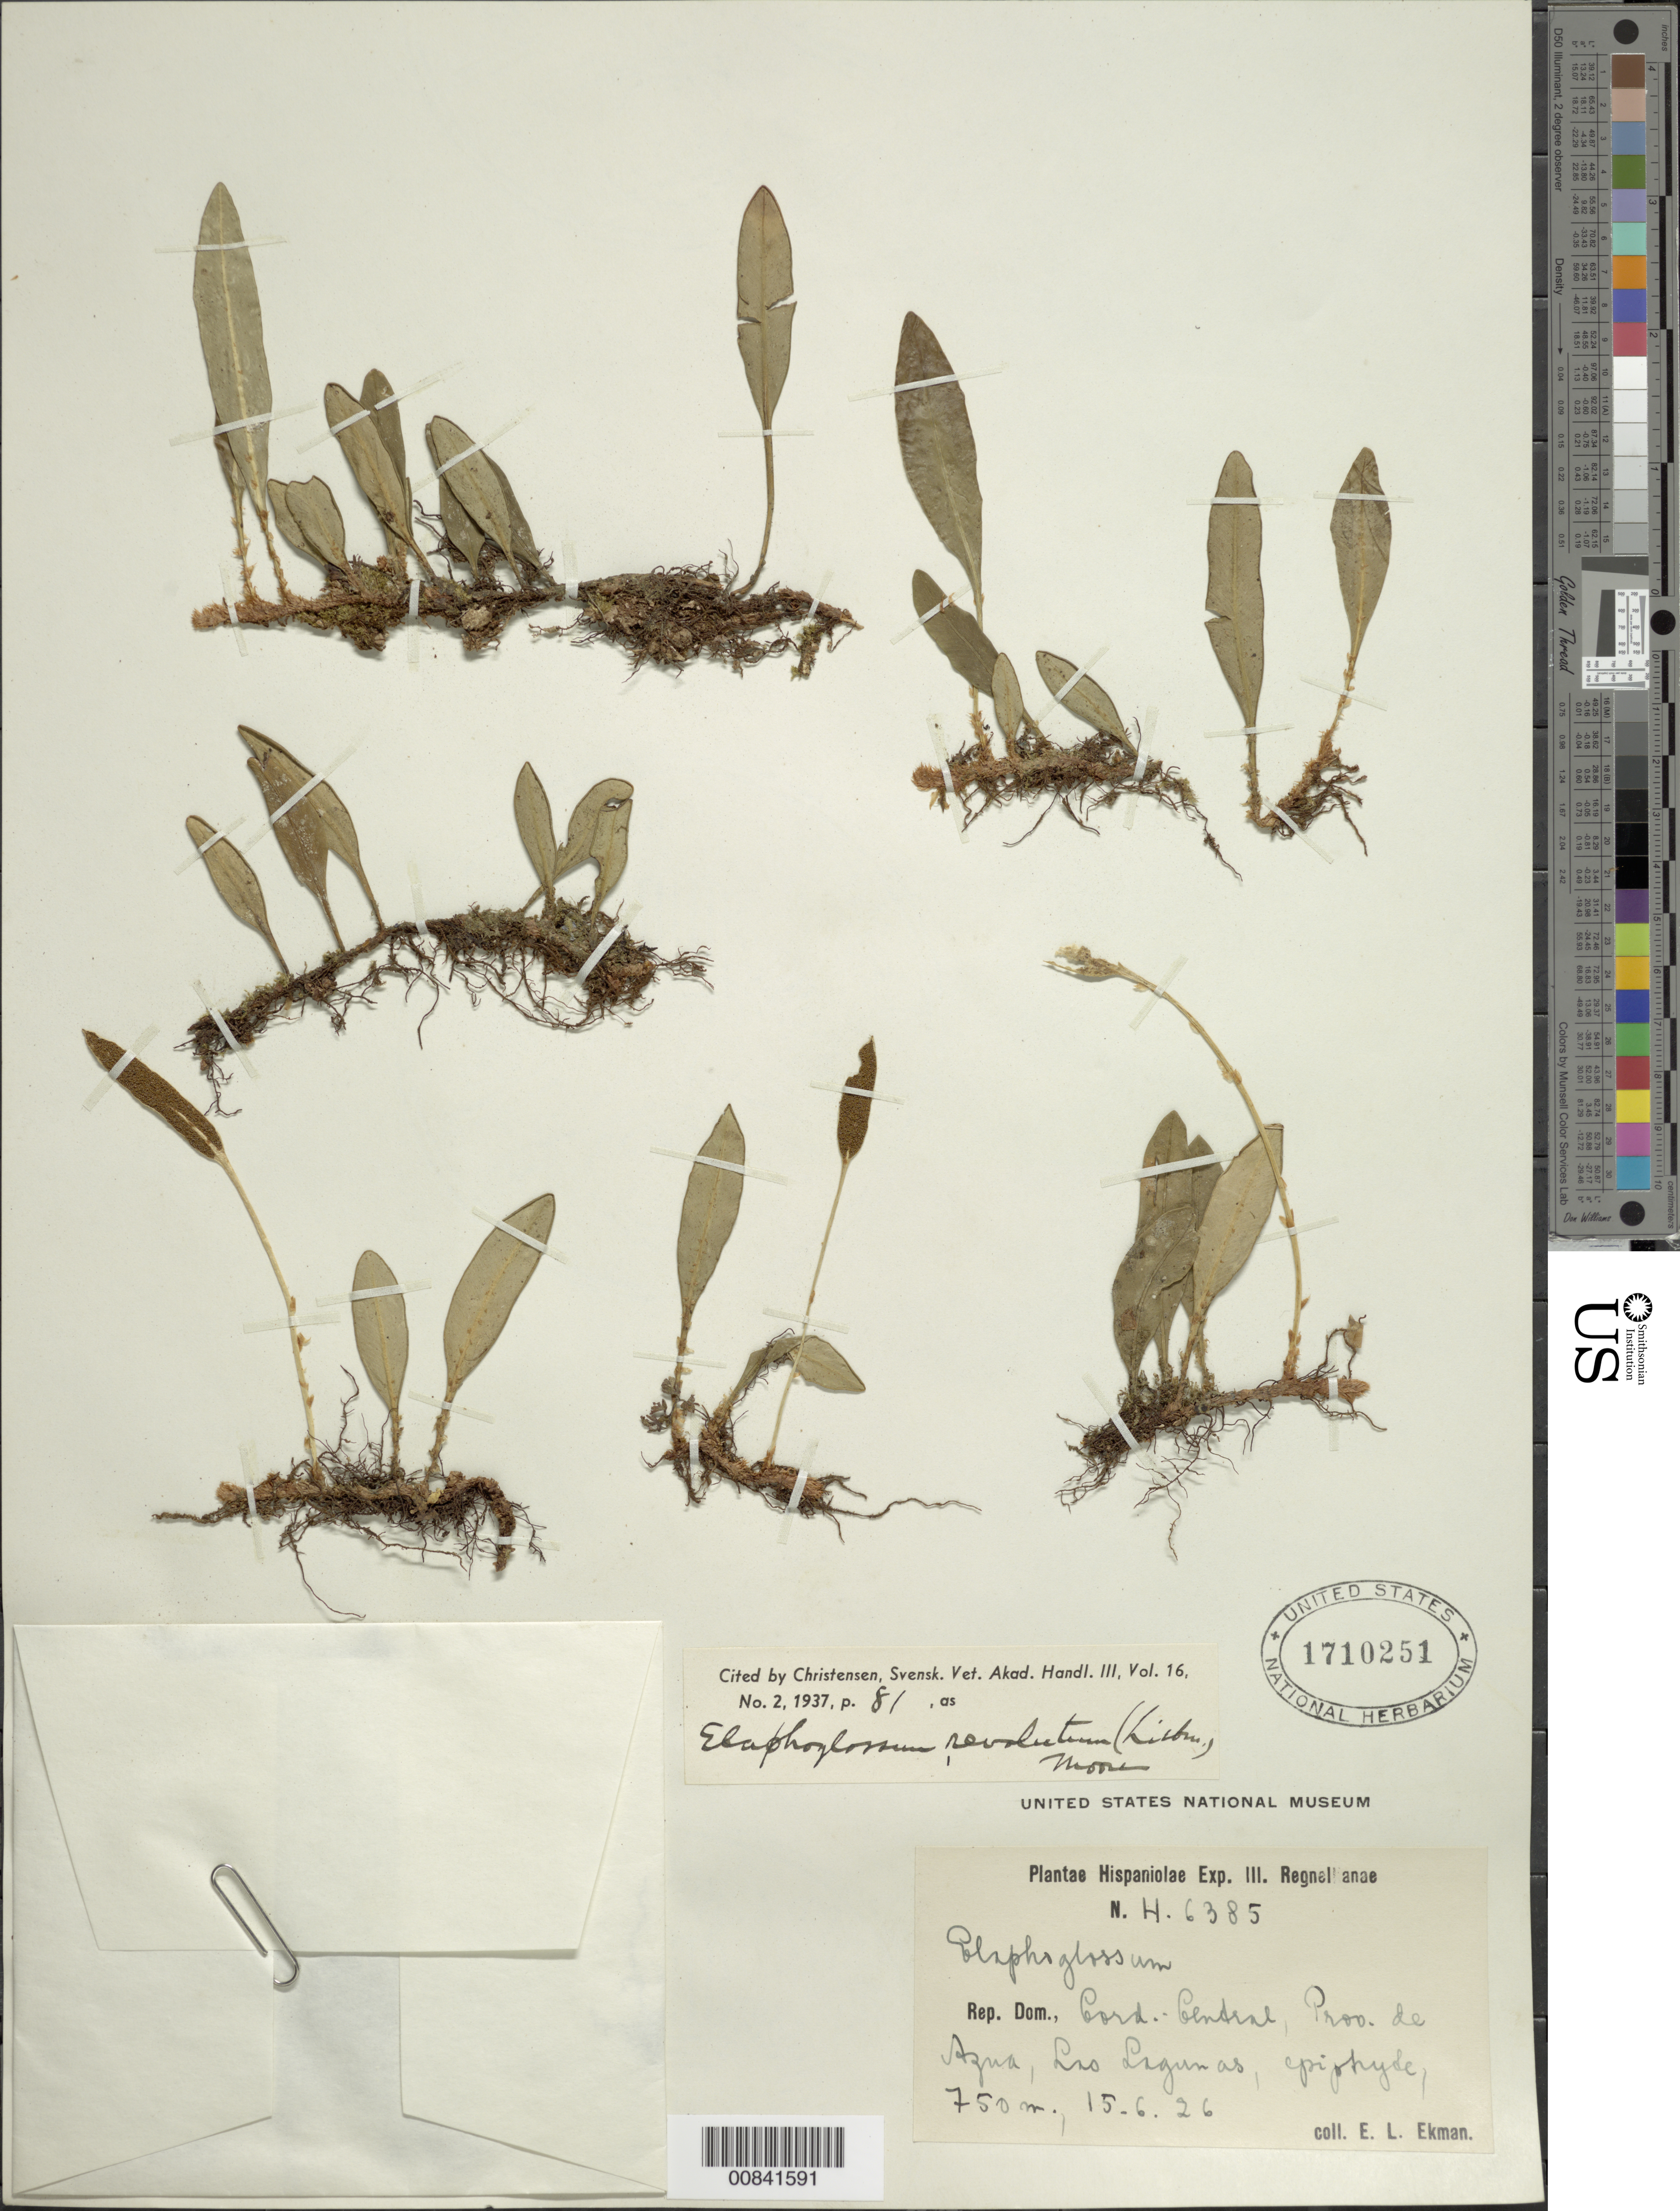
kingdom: Plantae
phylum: Tracheophyta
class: Polypodiopsida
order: Polypodiales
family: Dryopteridaceae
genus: Elaphoglossum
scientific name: Elaphoglossum revolutum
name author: (Liebm.) T. Moore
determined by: Christensen, E.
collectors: E. L. Ekman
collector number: H 6385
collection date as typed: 15 Jun 1926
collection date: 1926-06-15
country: Dominican Republic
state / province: Azua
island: Hispaniola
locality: Cordillera Central, Las Lagunas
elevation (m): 750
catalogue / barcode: US 1710251